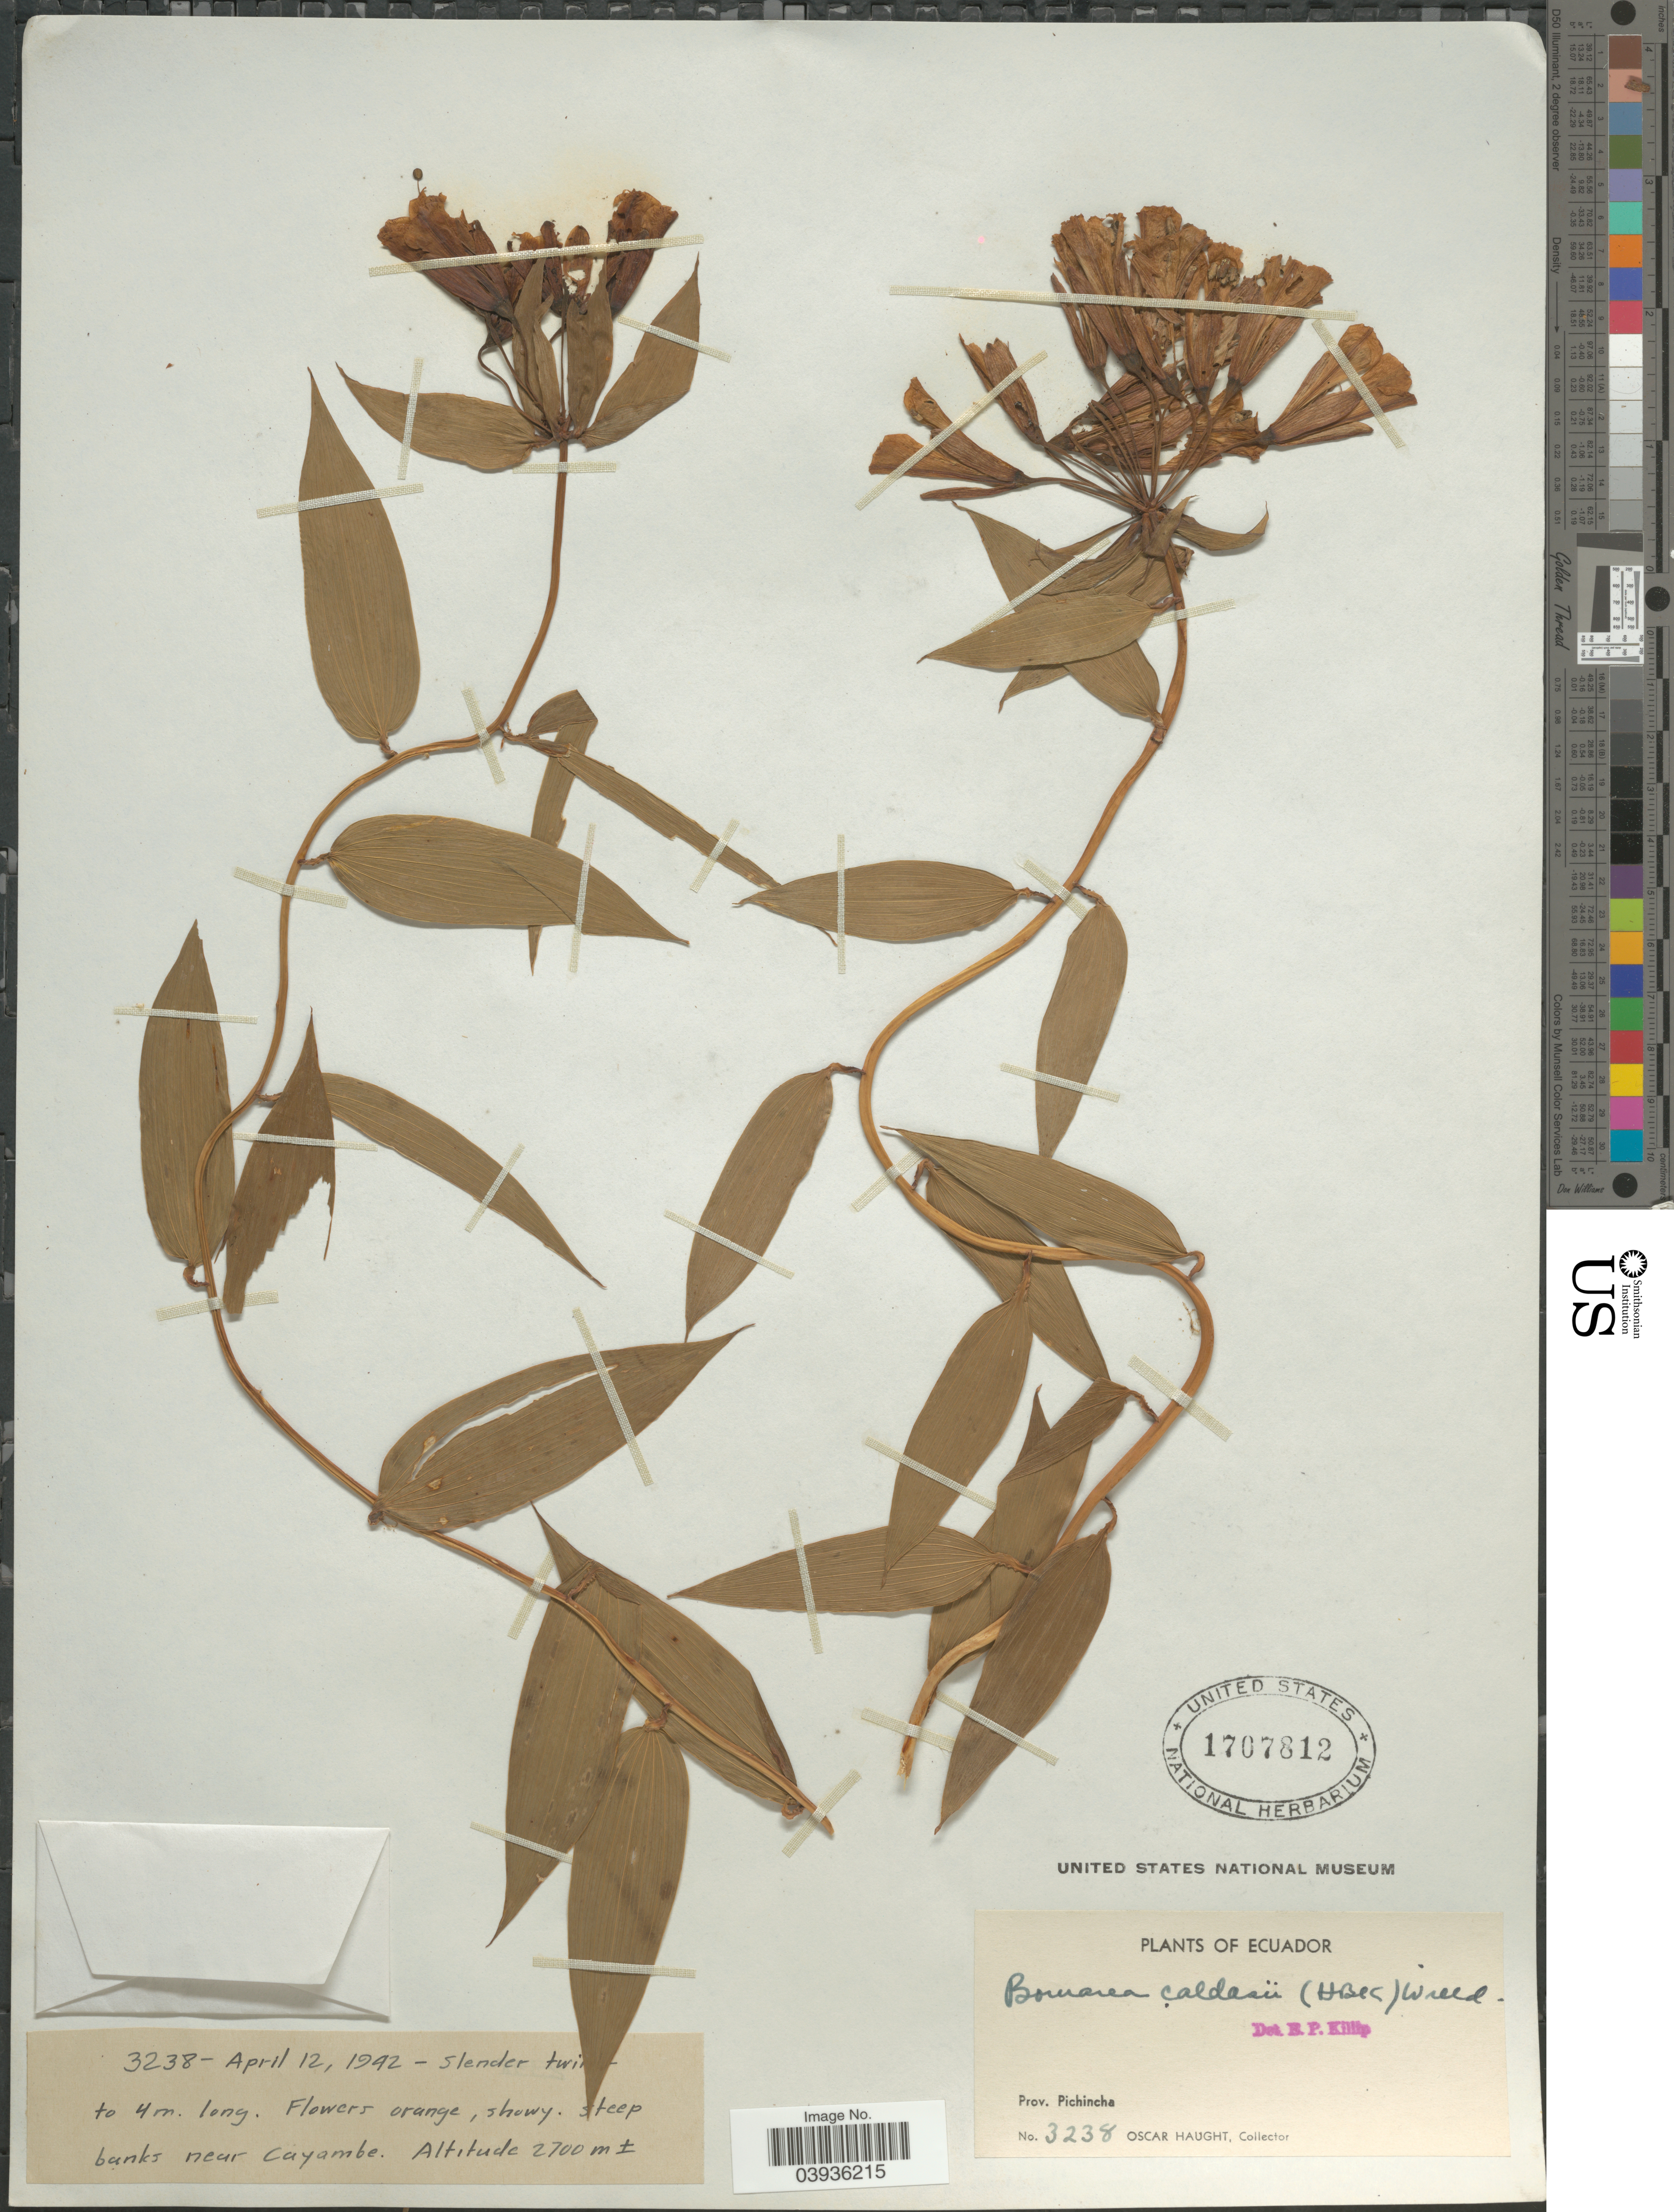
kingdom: Plantae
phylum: Tracheophyta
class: Liliopsida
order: Liliales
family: Alstroemeriaceae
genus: Bomarea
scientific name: Bomarea caldasii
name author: (Kunth) Asch. & Graebener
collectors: O. L. Haught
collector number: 3238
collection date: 1942-04-12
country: Ecuador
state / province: Pichincha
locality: Steep banks near Cayambe.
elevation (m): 2700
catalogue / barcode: US 1707812